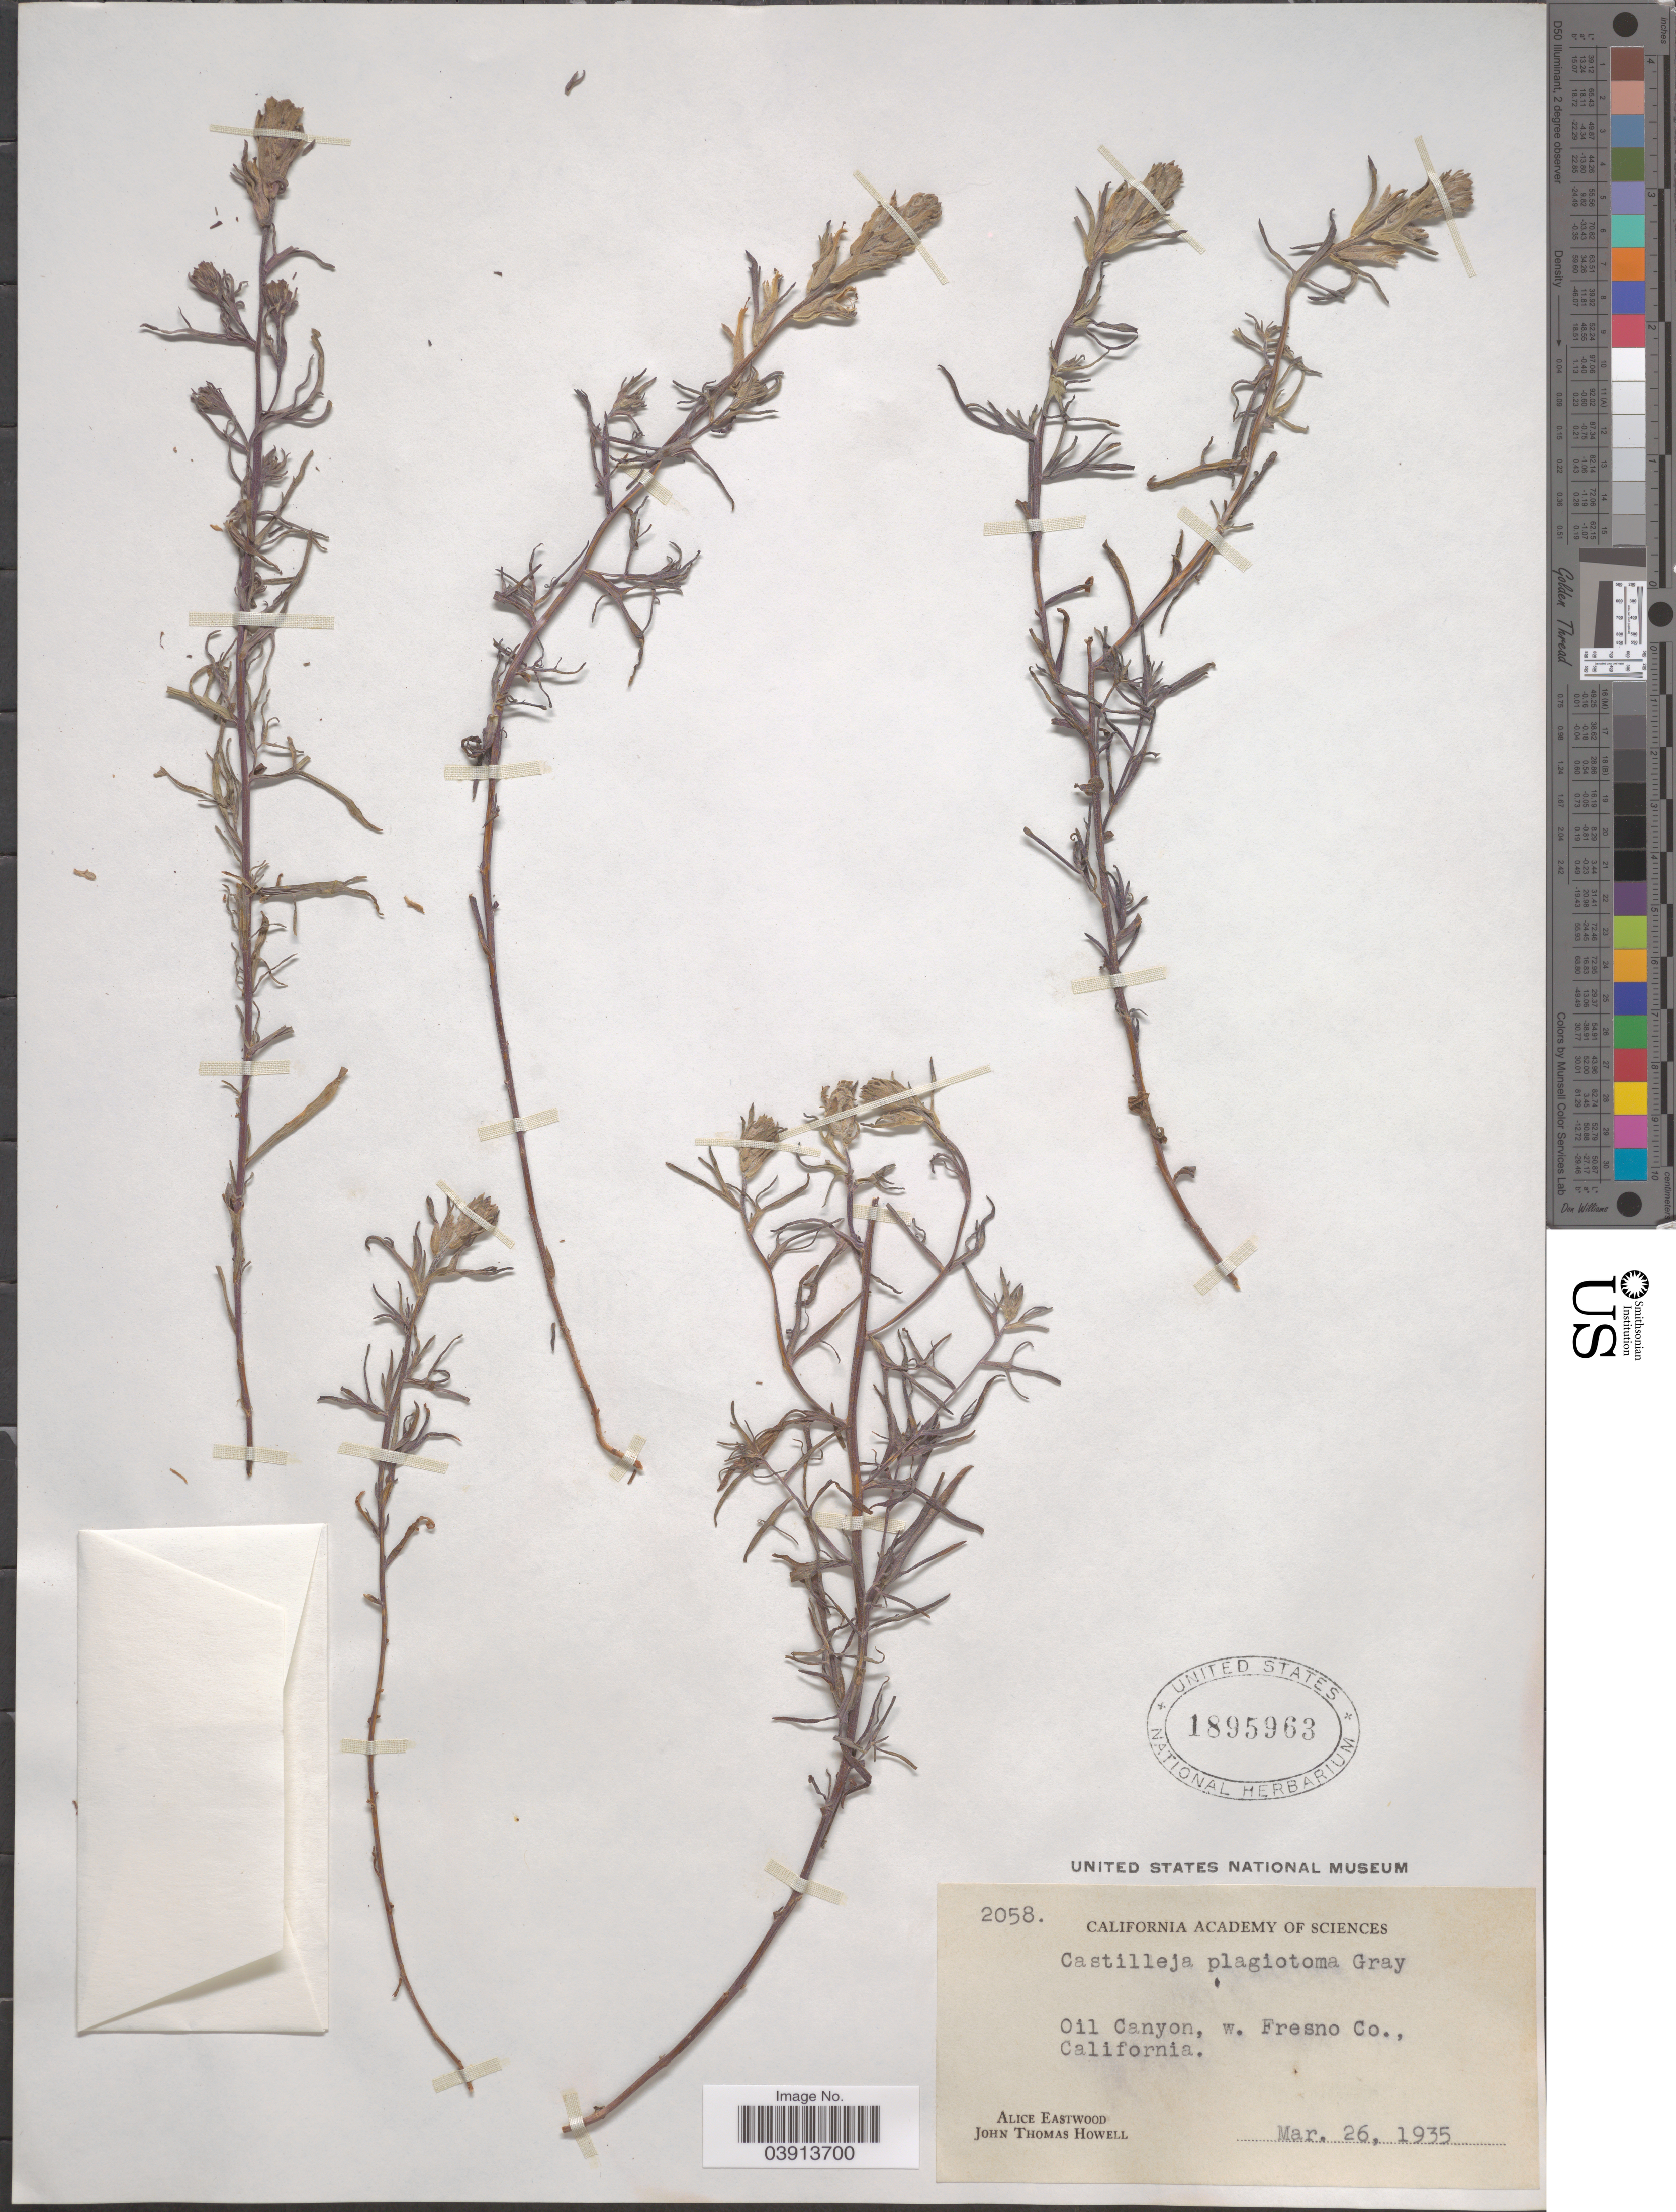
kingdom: Plantae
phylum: Tracheophyta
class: Magnoliopsida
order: Lamiales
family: Orobanchaceae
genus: Castilleja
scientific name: Castilleja plagiotoma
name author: A. Gray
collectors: A. Eastwood & J. T. Howell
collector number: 2058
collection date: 1935-03-26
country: United States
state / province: California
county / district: Fresno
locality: Oil Canyon, w. Fresno Co.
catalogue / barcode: US 1895963